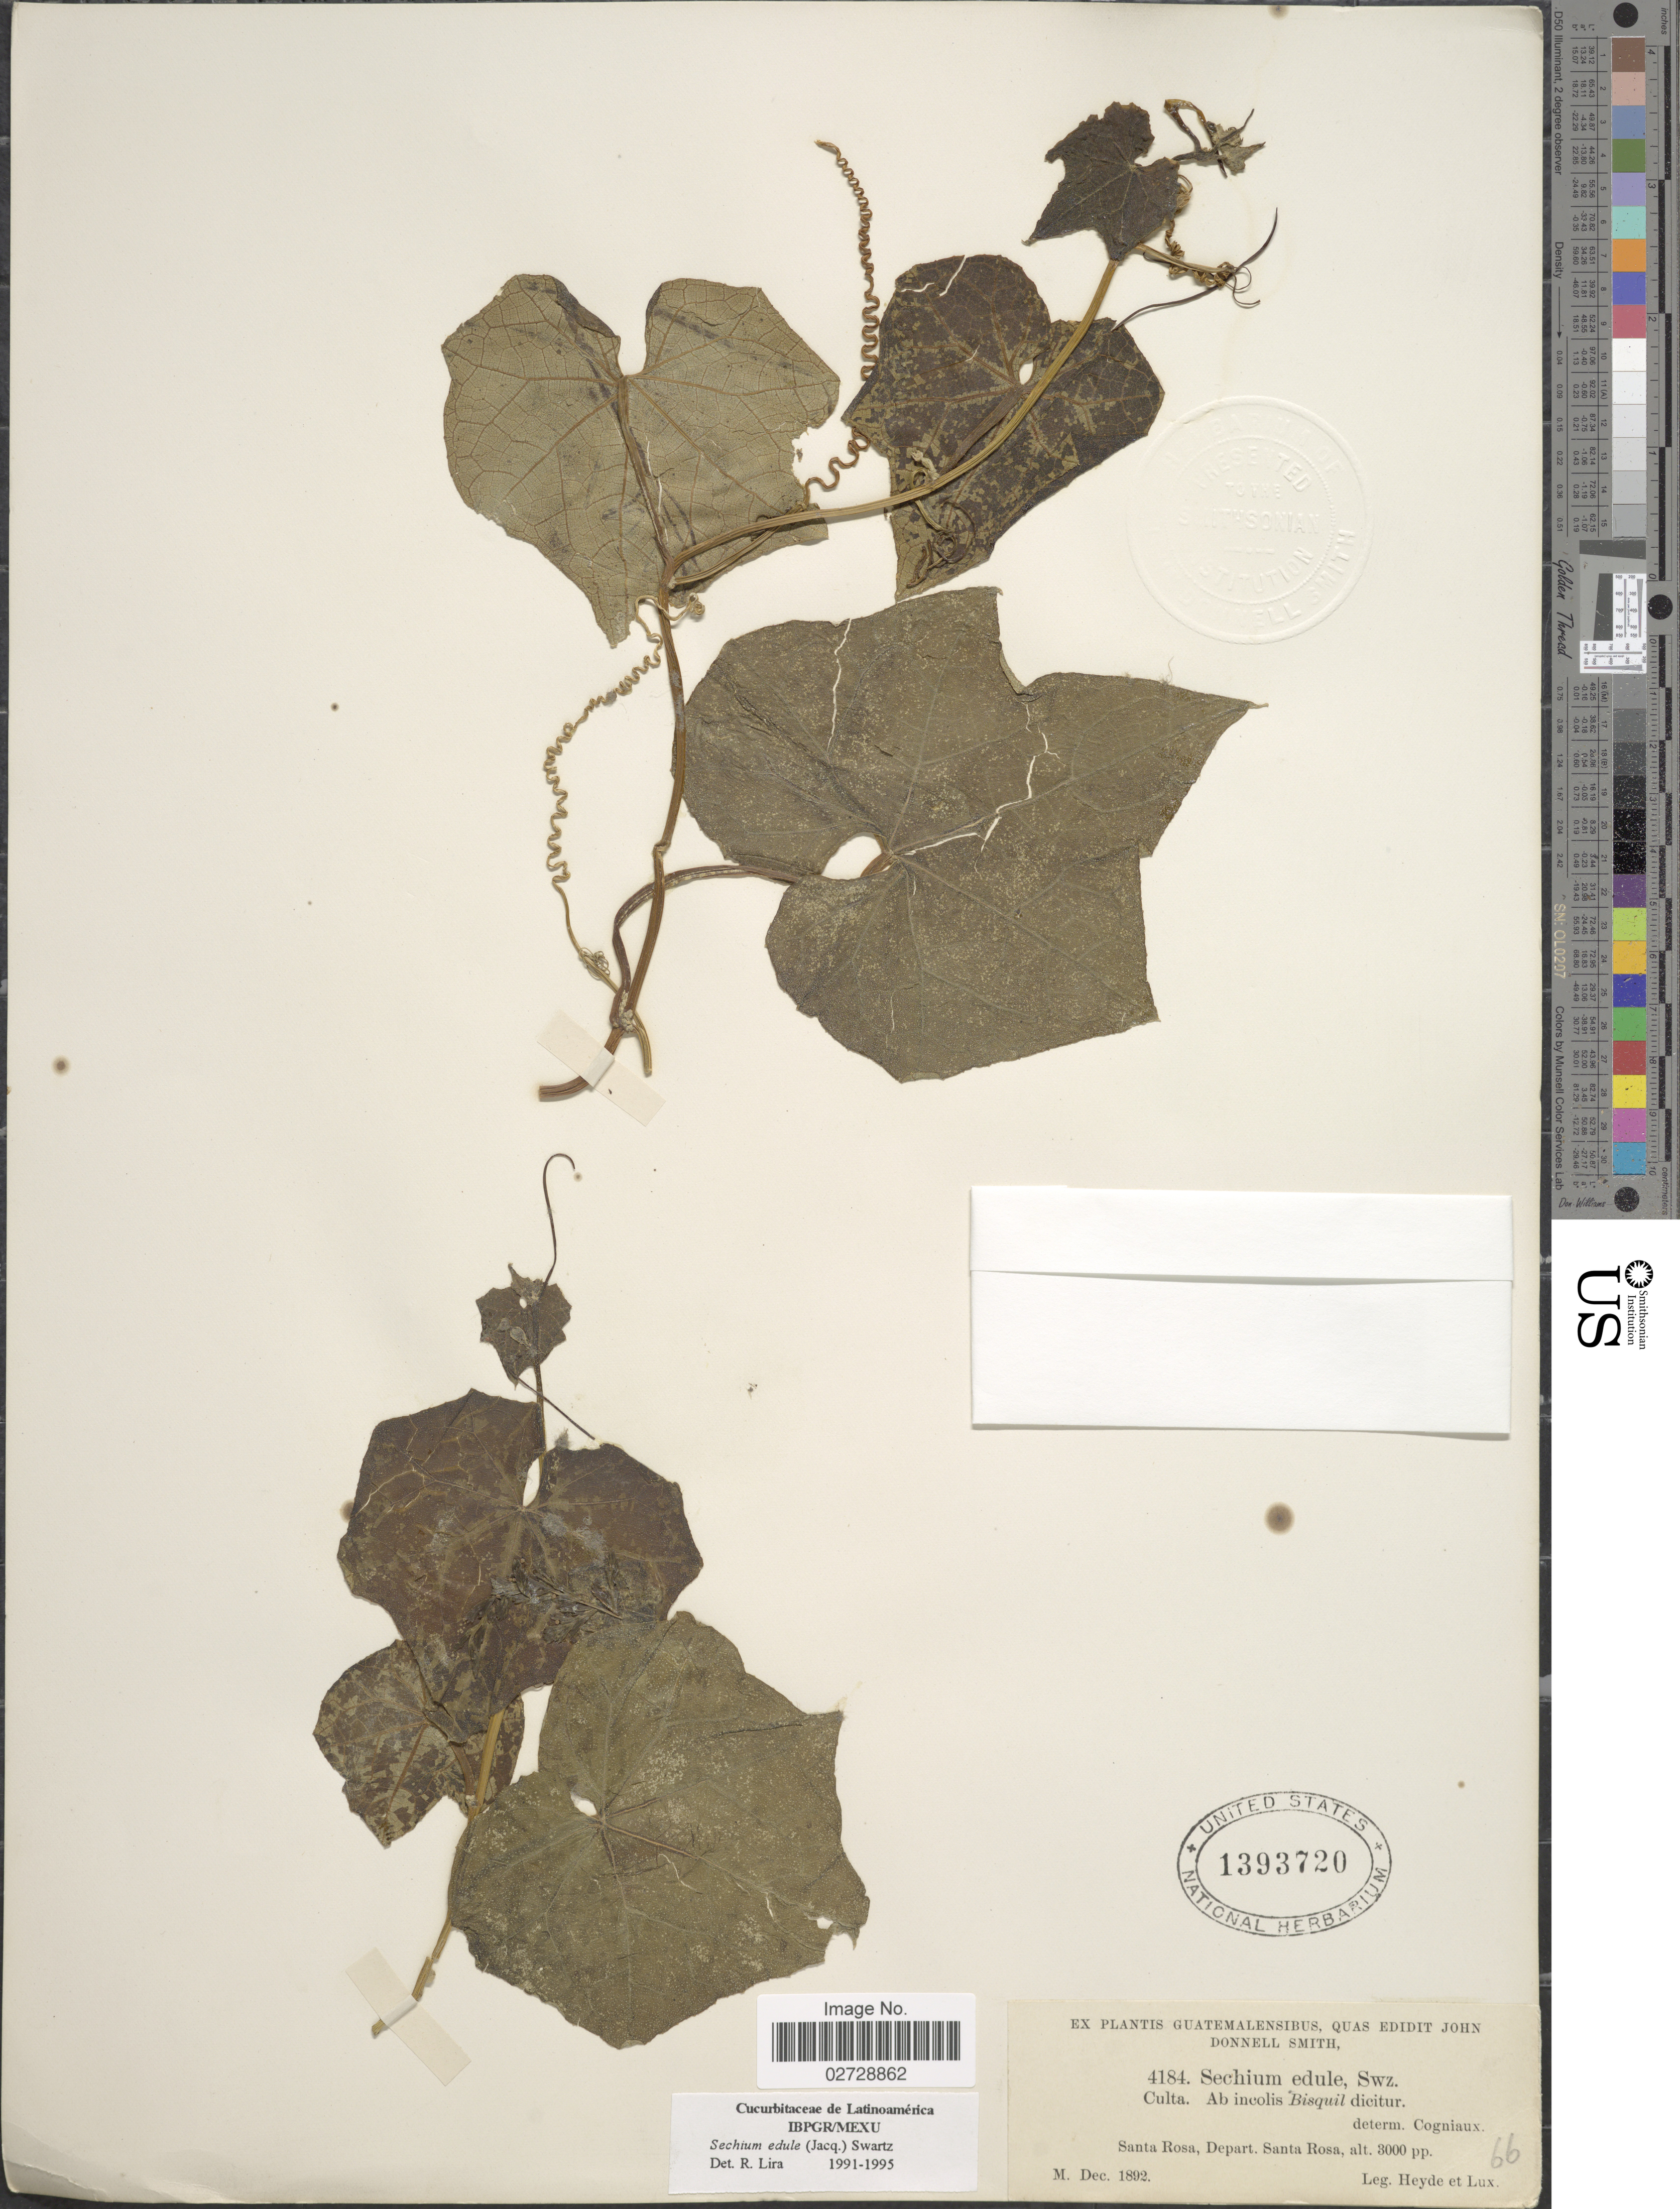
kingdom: Plantae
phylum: Tracheophyta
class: Magnoliopsida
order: Cucurbitales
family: Cucurbitaceae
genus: Sicyos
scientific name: Sicyos edulis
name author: Jacq.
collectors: Heyde & Lux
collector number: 4184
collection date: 1892-12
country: Guatemala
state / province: Santa Rosa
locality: Santa Rosa, Depart. Santa Rosa.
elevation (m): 914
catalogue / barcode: US 1393720